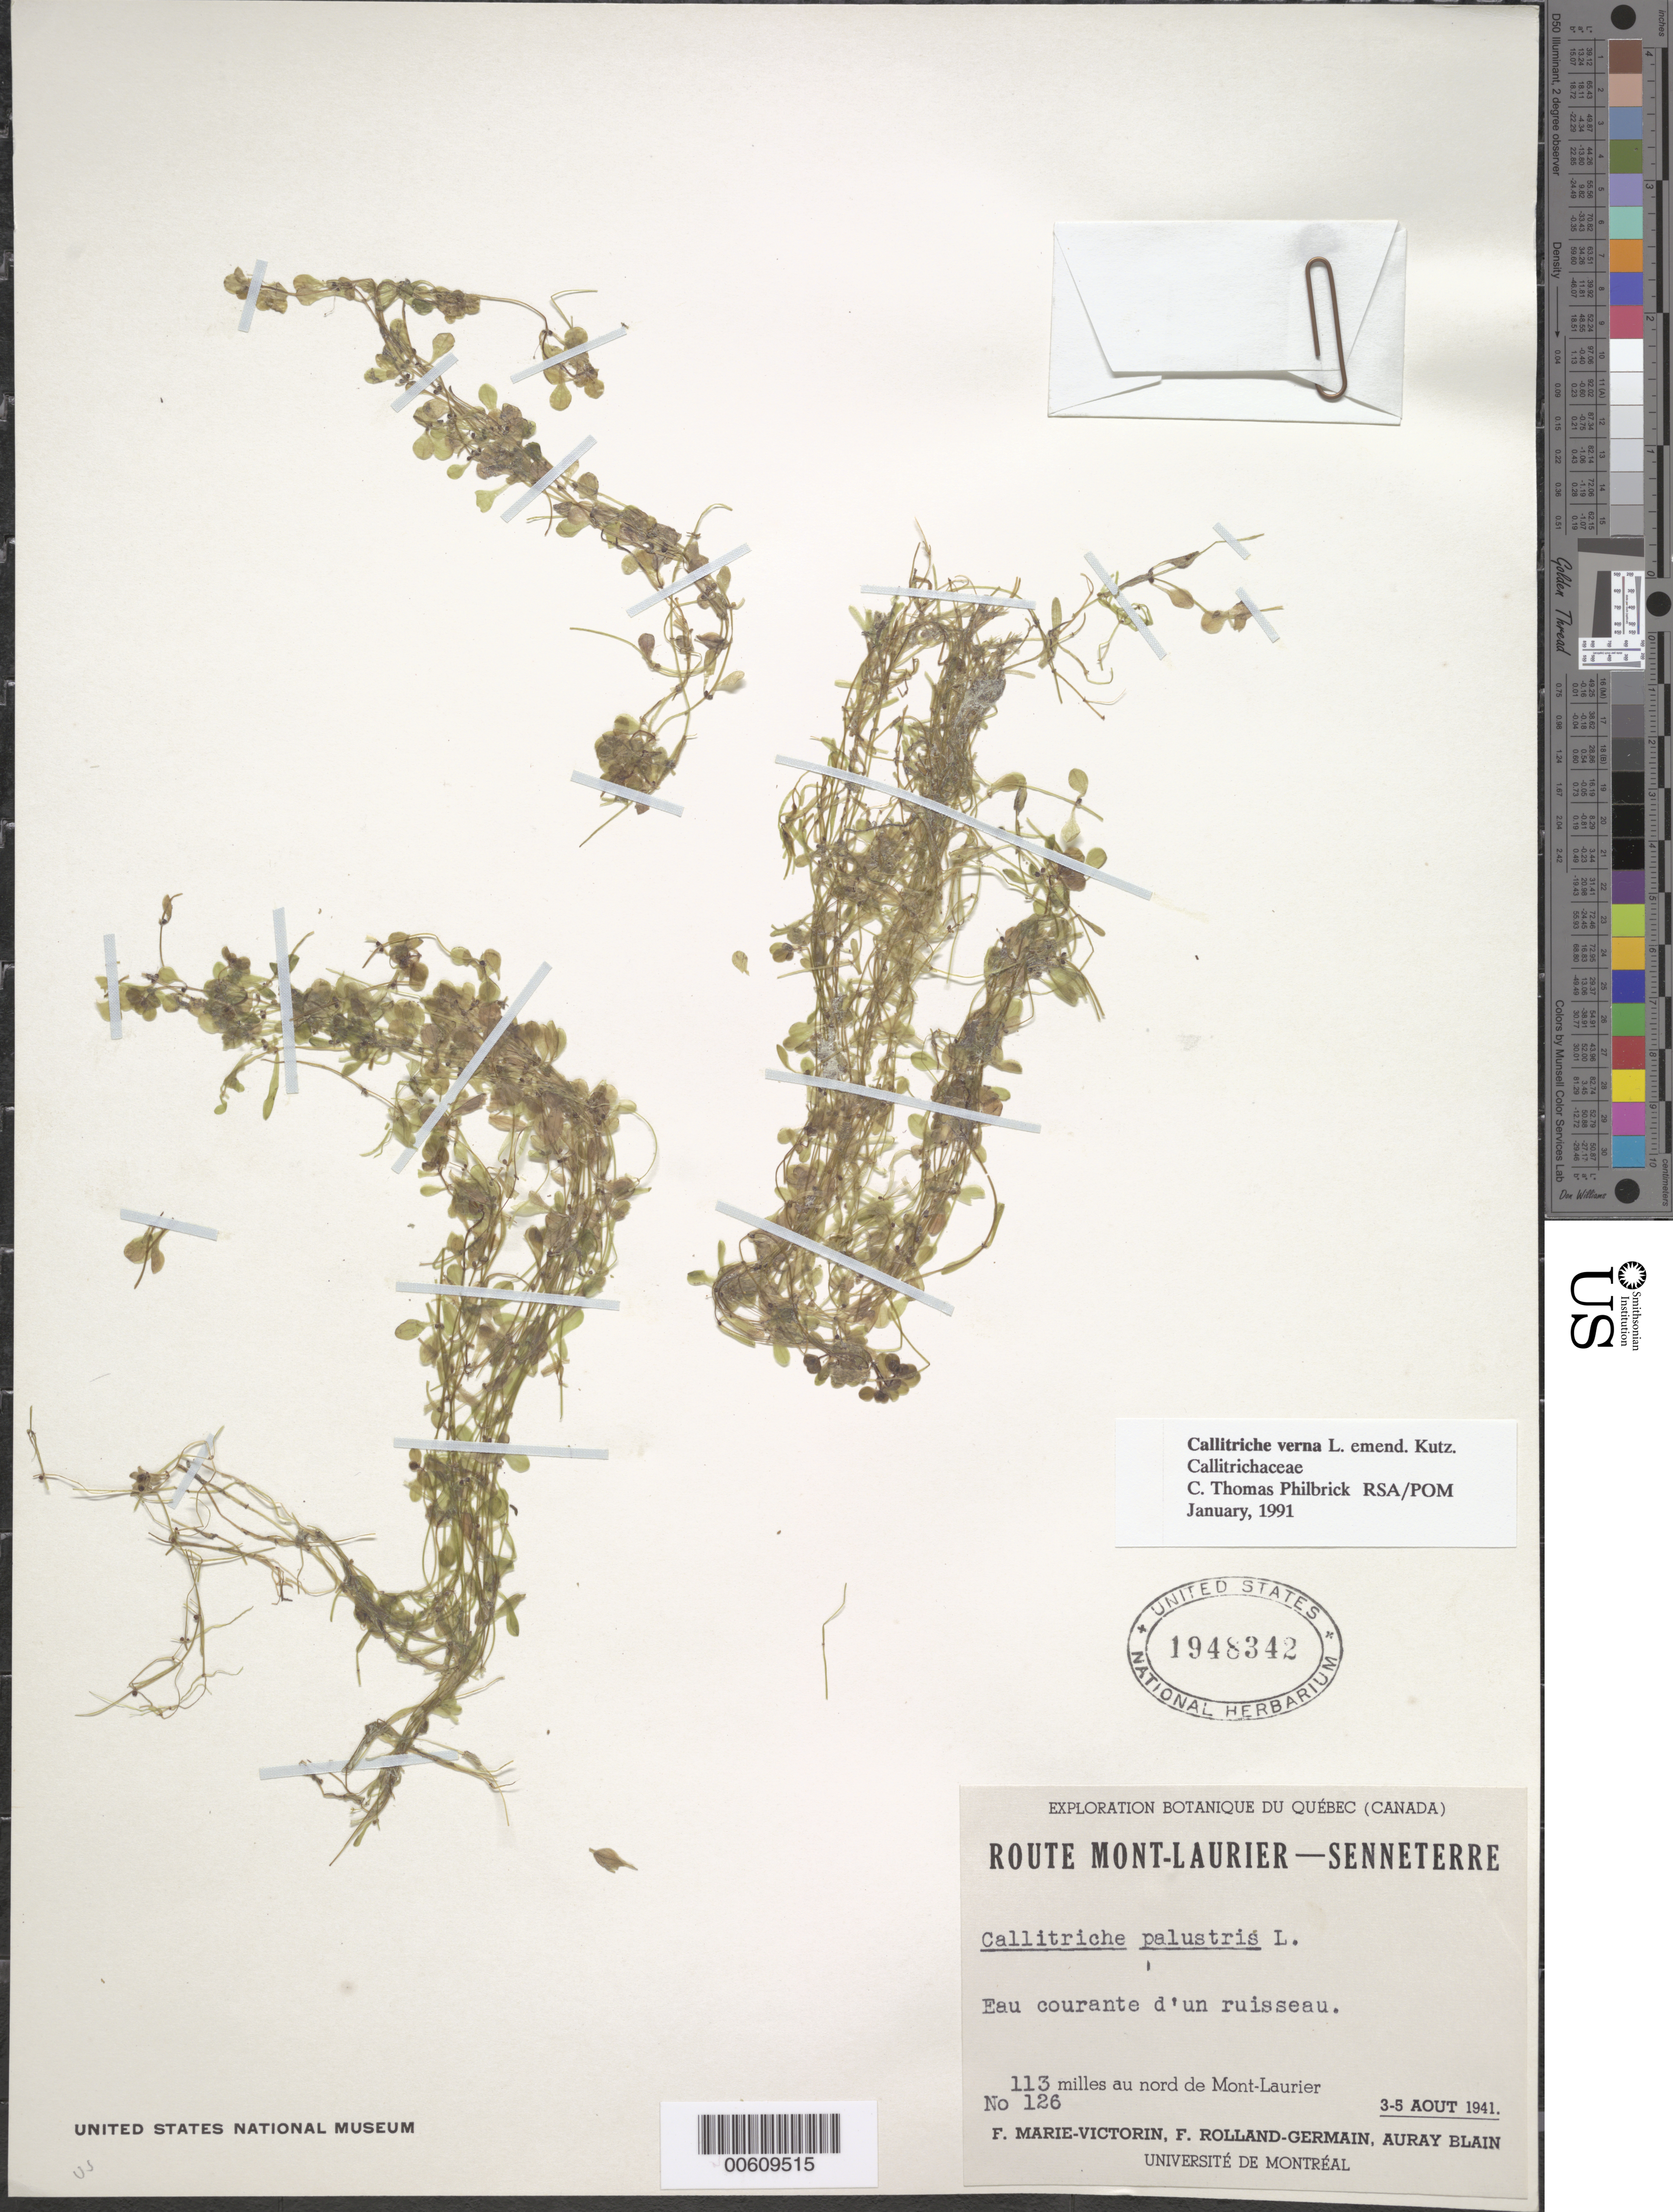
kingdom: Plantae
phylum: Tracheophyta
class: Magnoliopsida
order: Lamiales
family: Plantaginaceae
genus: Callitriche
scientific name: Callitriche verna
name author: L.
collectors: Fr. Marie-Victorin, Rolland-Germain & F. Blain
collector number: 126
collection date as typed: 03 Aug 1941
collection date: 1941-08-03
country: Canada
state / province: Quebec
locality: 113 miles N of Mont-Laurier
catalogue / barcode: US 1948342